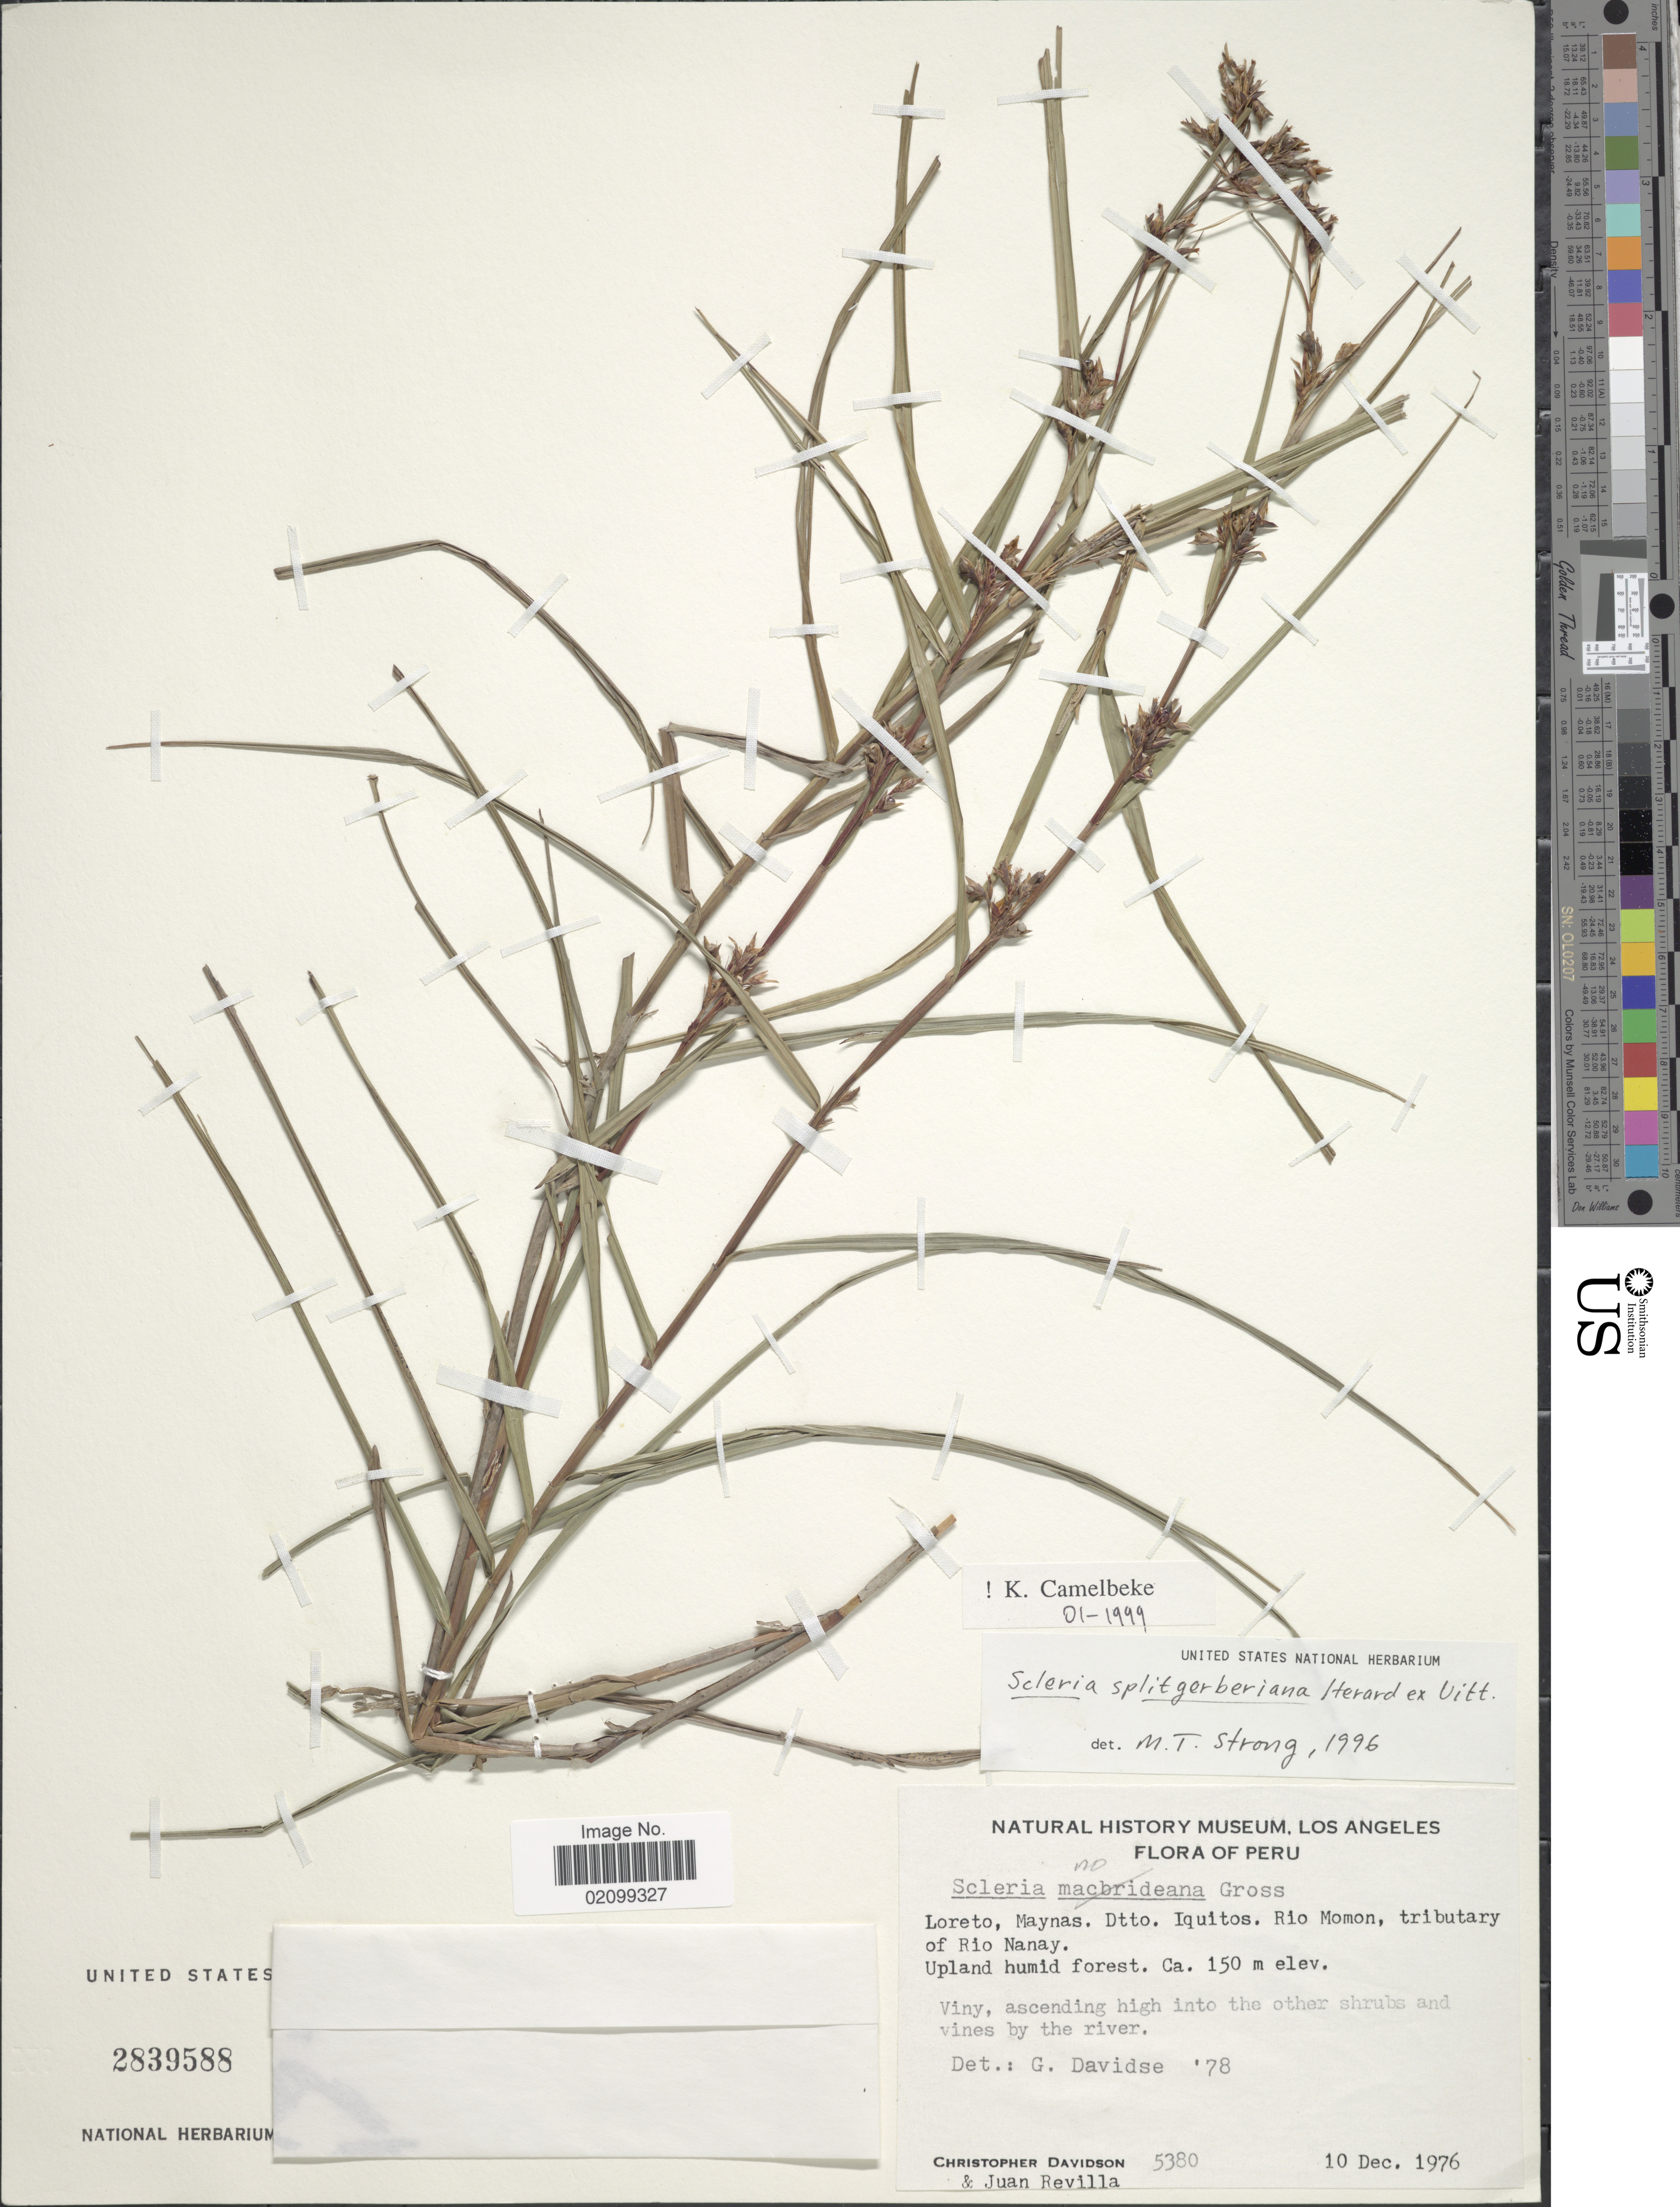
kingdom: Plantae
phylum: Tracheophyta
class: Liliopsida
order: Poales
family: Cyperaceae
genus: Scleria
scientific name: Scleria splitgerberiana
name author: Henr. ex Uittien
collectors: C. Davidson & J. Revilla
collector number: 5380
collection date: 1976-12-10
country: Peru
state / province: Loreto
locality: Peru, Loreto, maynas. Dtto. Iquitos, Rio Momon, tributary of Rio Nanay. Upland humis forest.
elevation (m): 150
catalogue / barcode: US 2839588